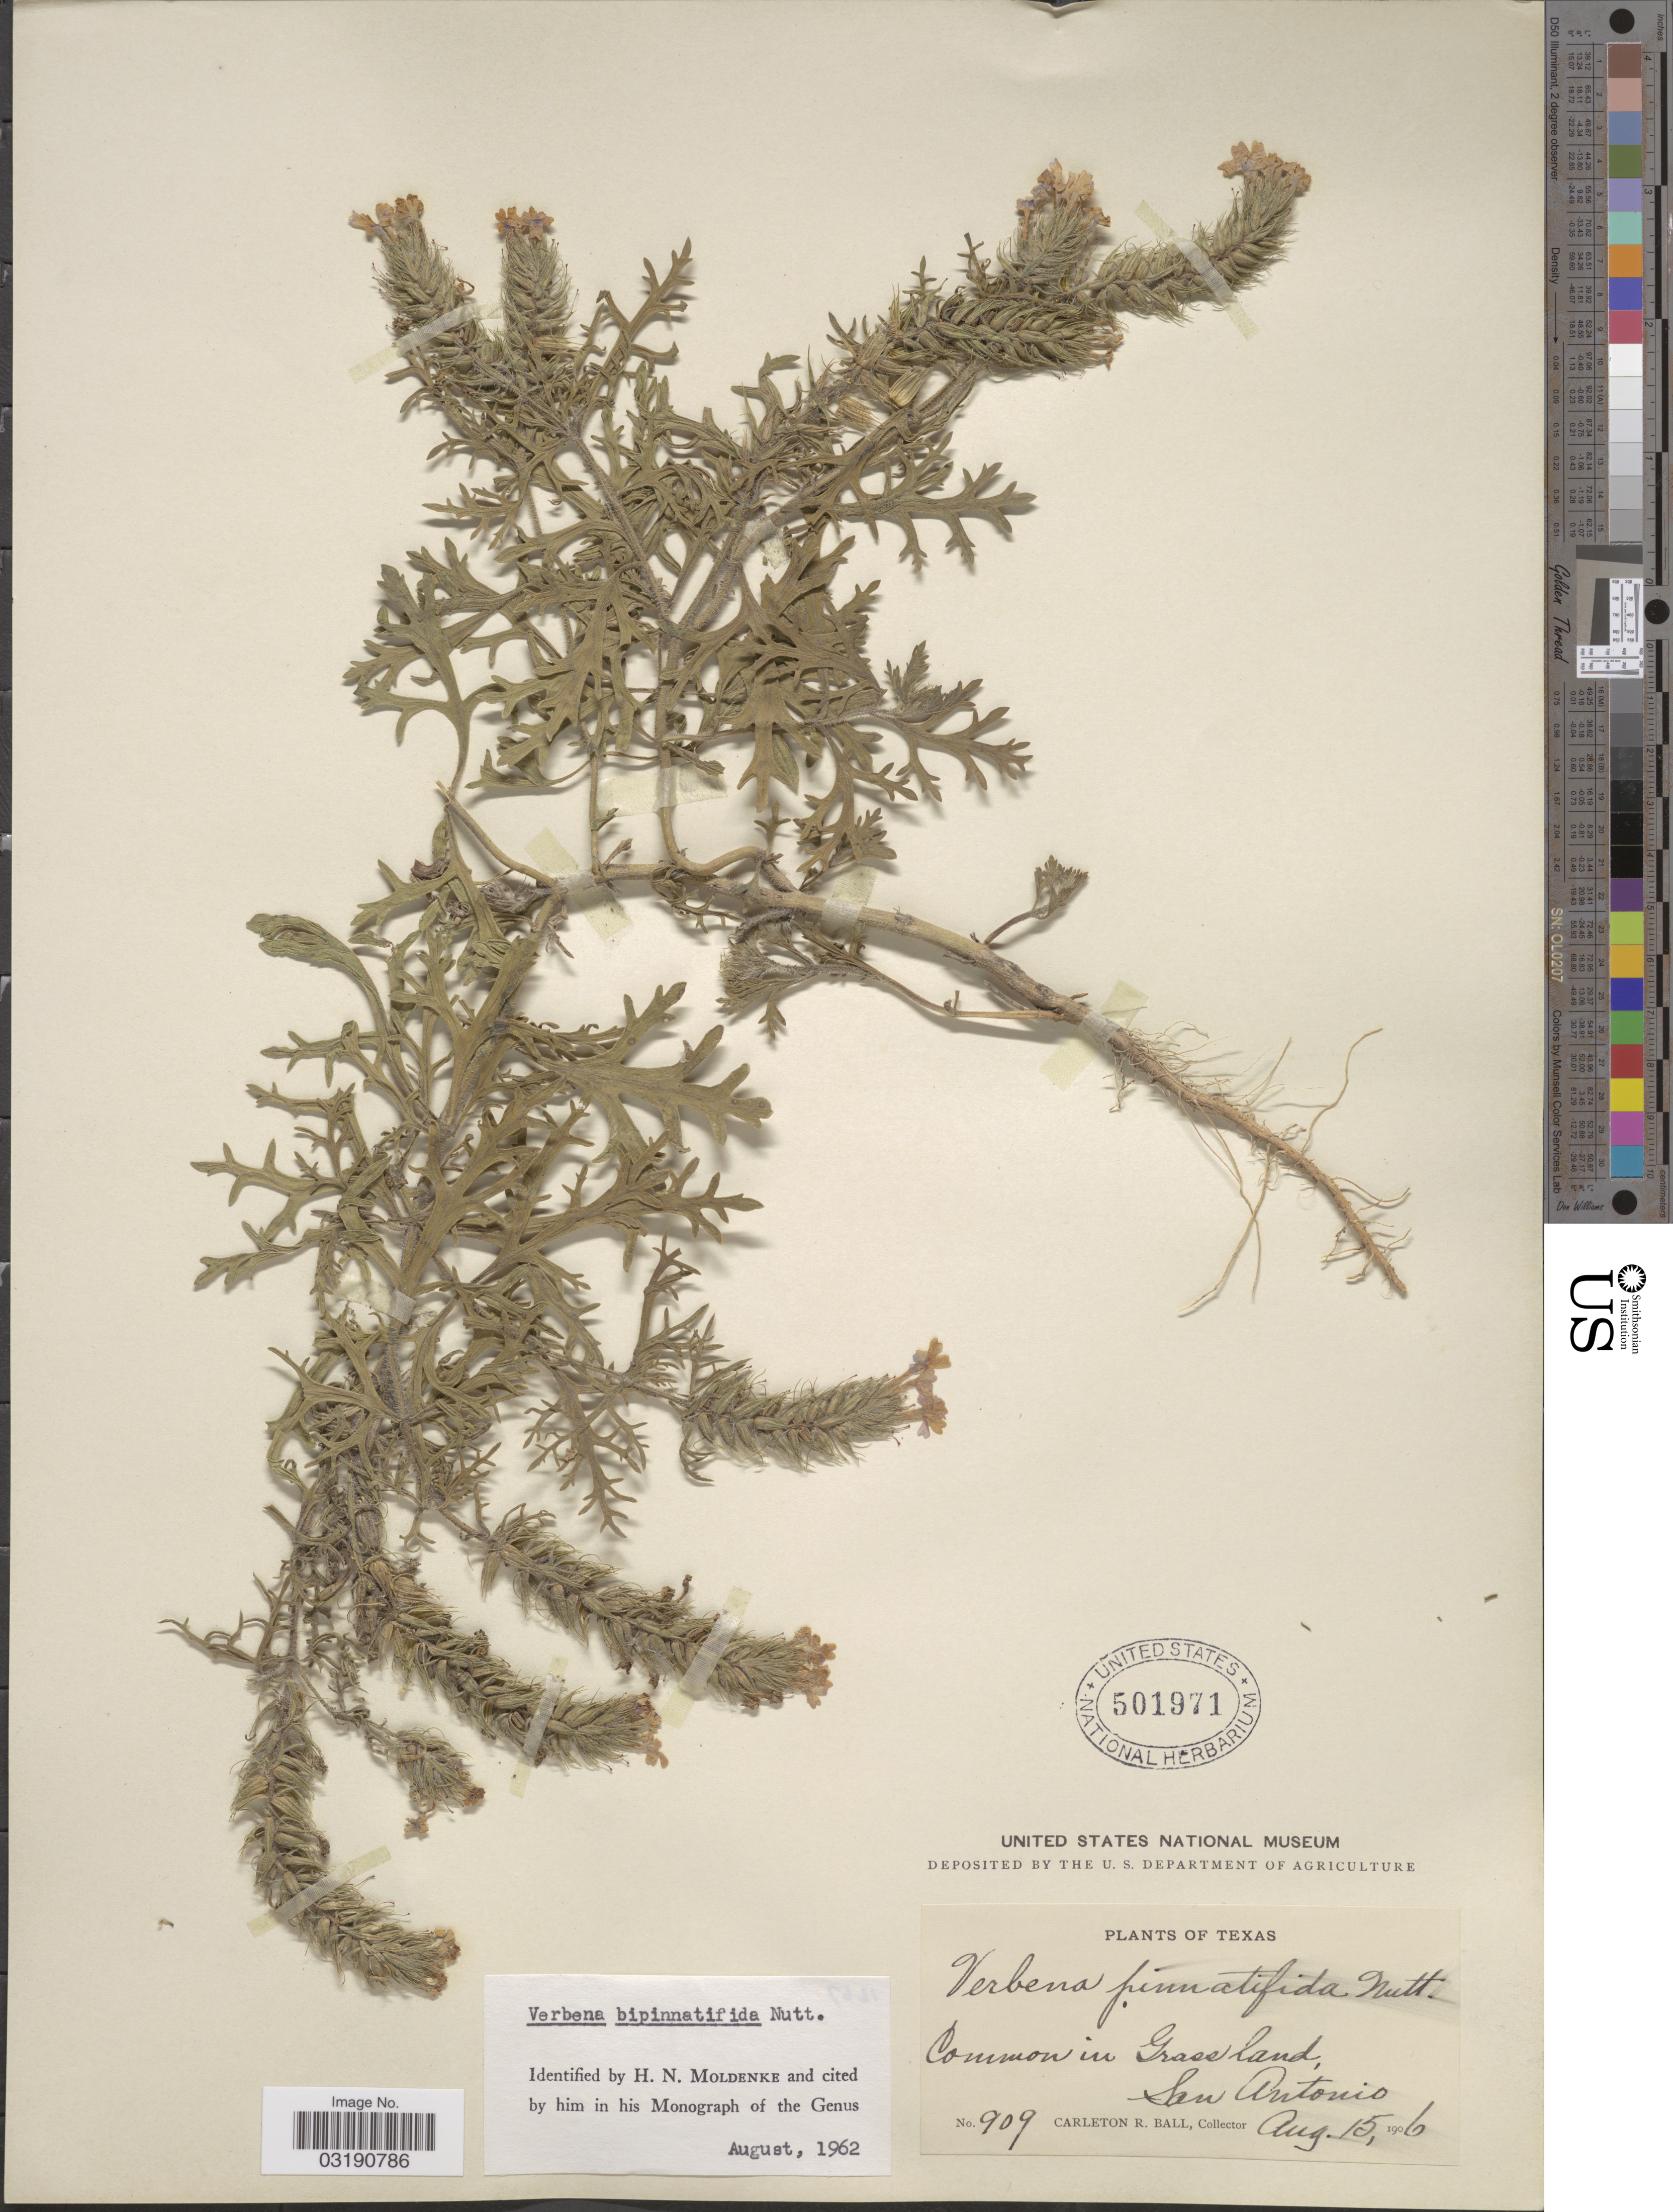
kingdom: Plantae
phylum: Tracheophyta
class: Magnoliopsida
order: Lamiales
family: Verbenaceae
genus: Verbena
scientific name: Verbena bipinnatifida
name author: (Schauer) Nutt.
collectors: C. R. Ball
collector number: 909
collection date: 1906-08-15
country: United States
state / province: Texas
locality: San Antonio.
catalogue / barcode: US 501971